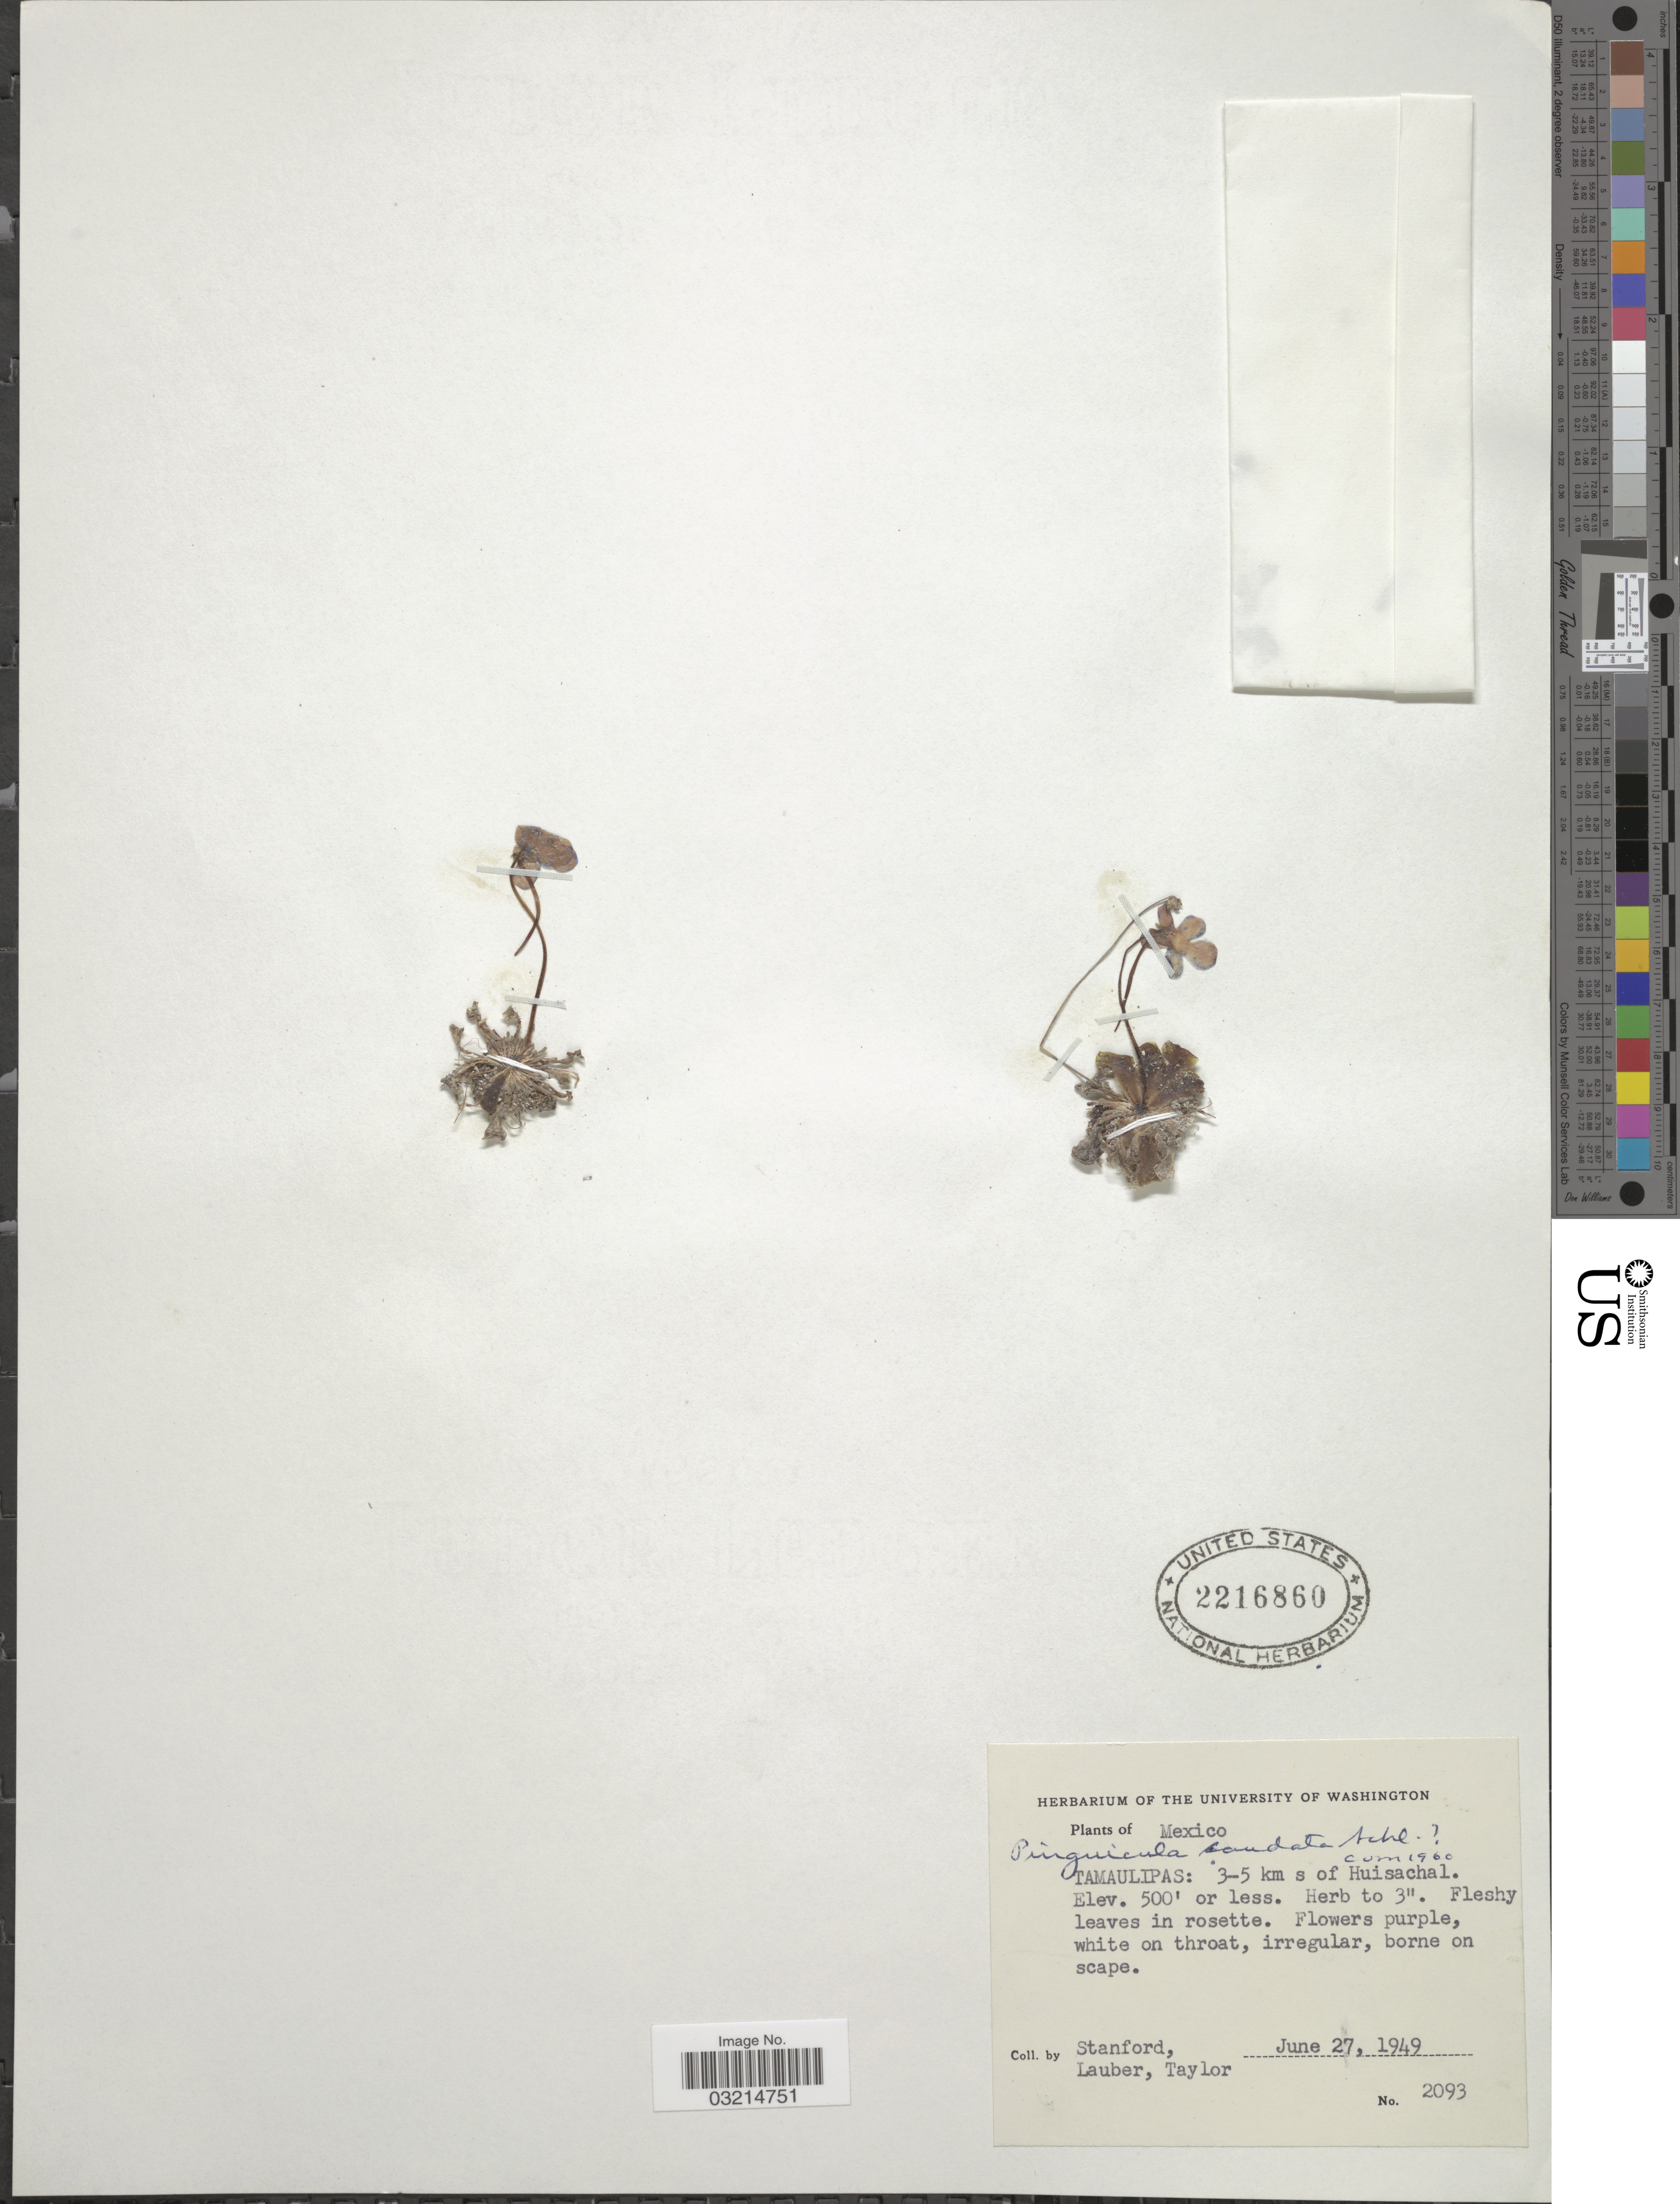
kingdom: Plantae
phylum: Tracheophyta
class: Magnoliopsida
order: Lamiales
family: Lentibulariaceae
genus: Pinguicula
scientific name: Pinguicula caudata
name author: Schltdl.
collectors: -. Stanford, Lauber, -- & -- Taylor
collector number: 2093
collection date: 1949-06-27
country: Mexico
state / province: Tamaulipas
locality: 3-5 km s of Huisachal.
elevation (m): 152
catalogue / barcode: US 2216860